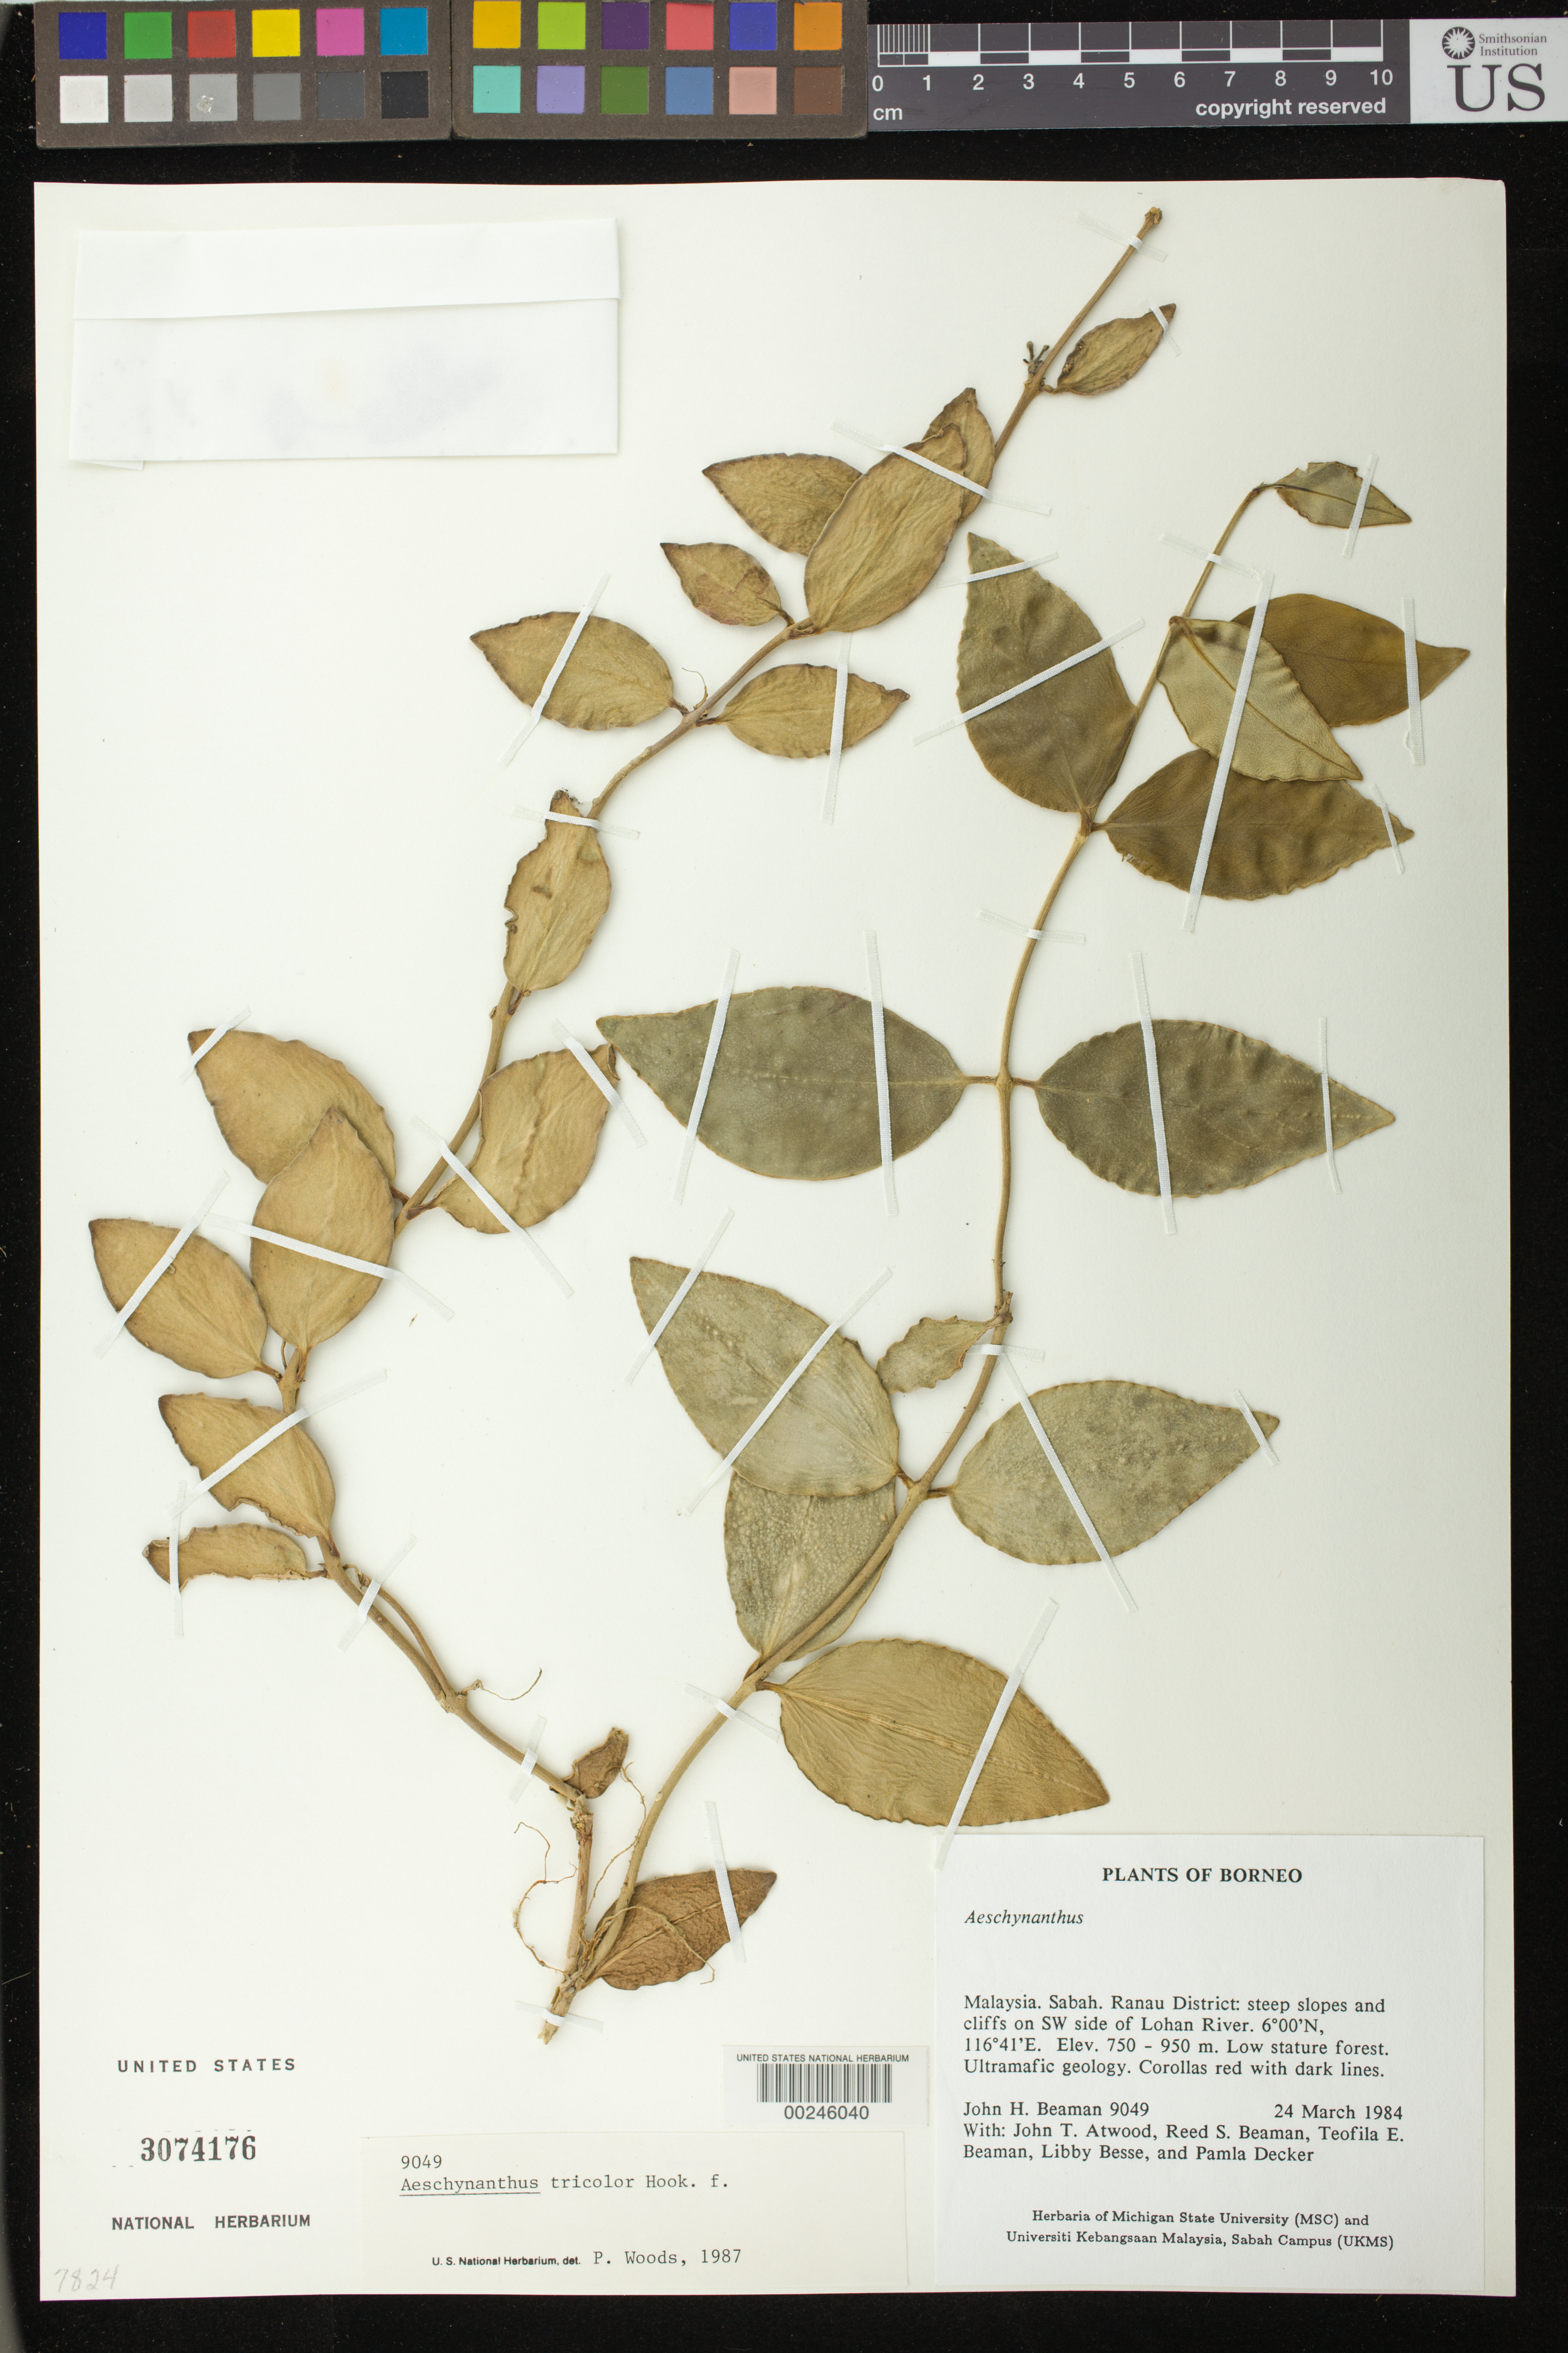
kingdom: Plantae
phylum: Tracheophyta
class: Magnoliopsida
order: Lamiales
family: Gesneriaceae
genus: Aeschynanthus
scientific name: Aeschynanthus tricolor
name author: Hook.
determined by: Woods, P.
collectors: J. H. Beaman, J. T. Atwood, R. S. Beaman, T. E. Beaman, L. Besse & P. Decker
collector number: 9049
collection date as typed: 24 Mar 1984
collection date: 1984-03-24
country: Malaysia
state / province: Sabah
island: Borneo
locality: Ranau dist, steep slopes and cliffs on sw side of lohan river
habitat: Low stature forest, ultramafic geology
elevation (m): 750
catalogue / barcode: US 3074176